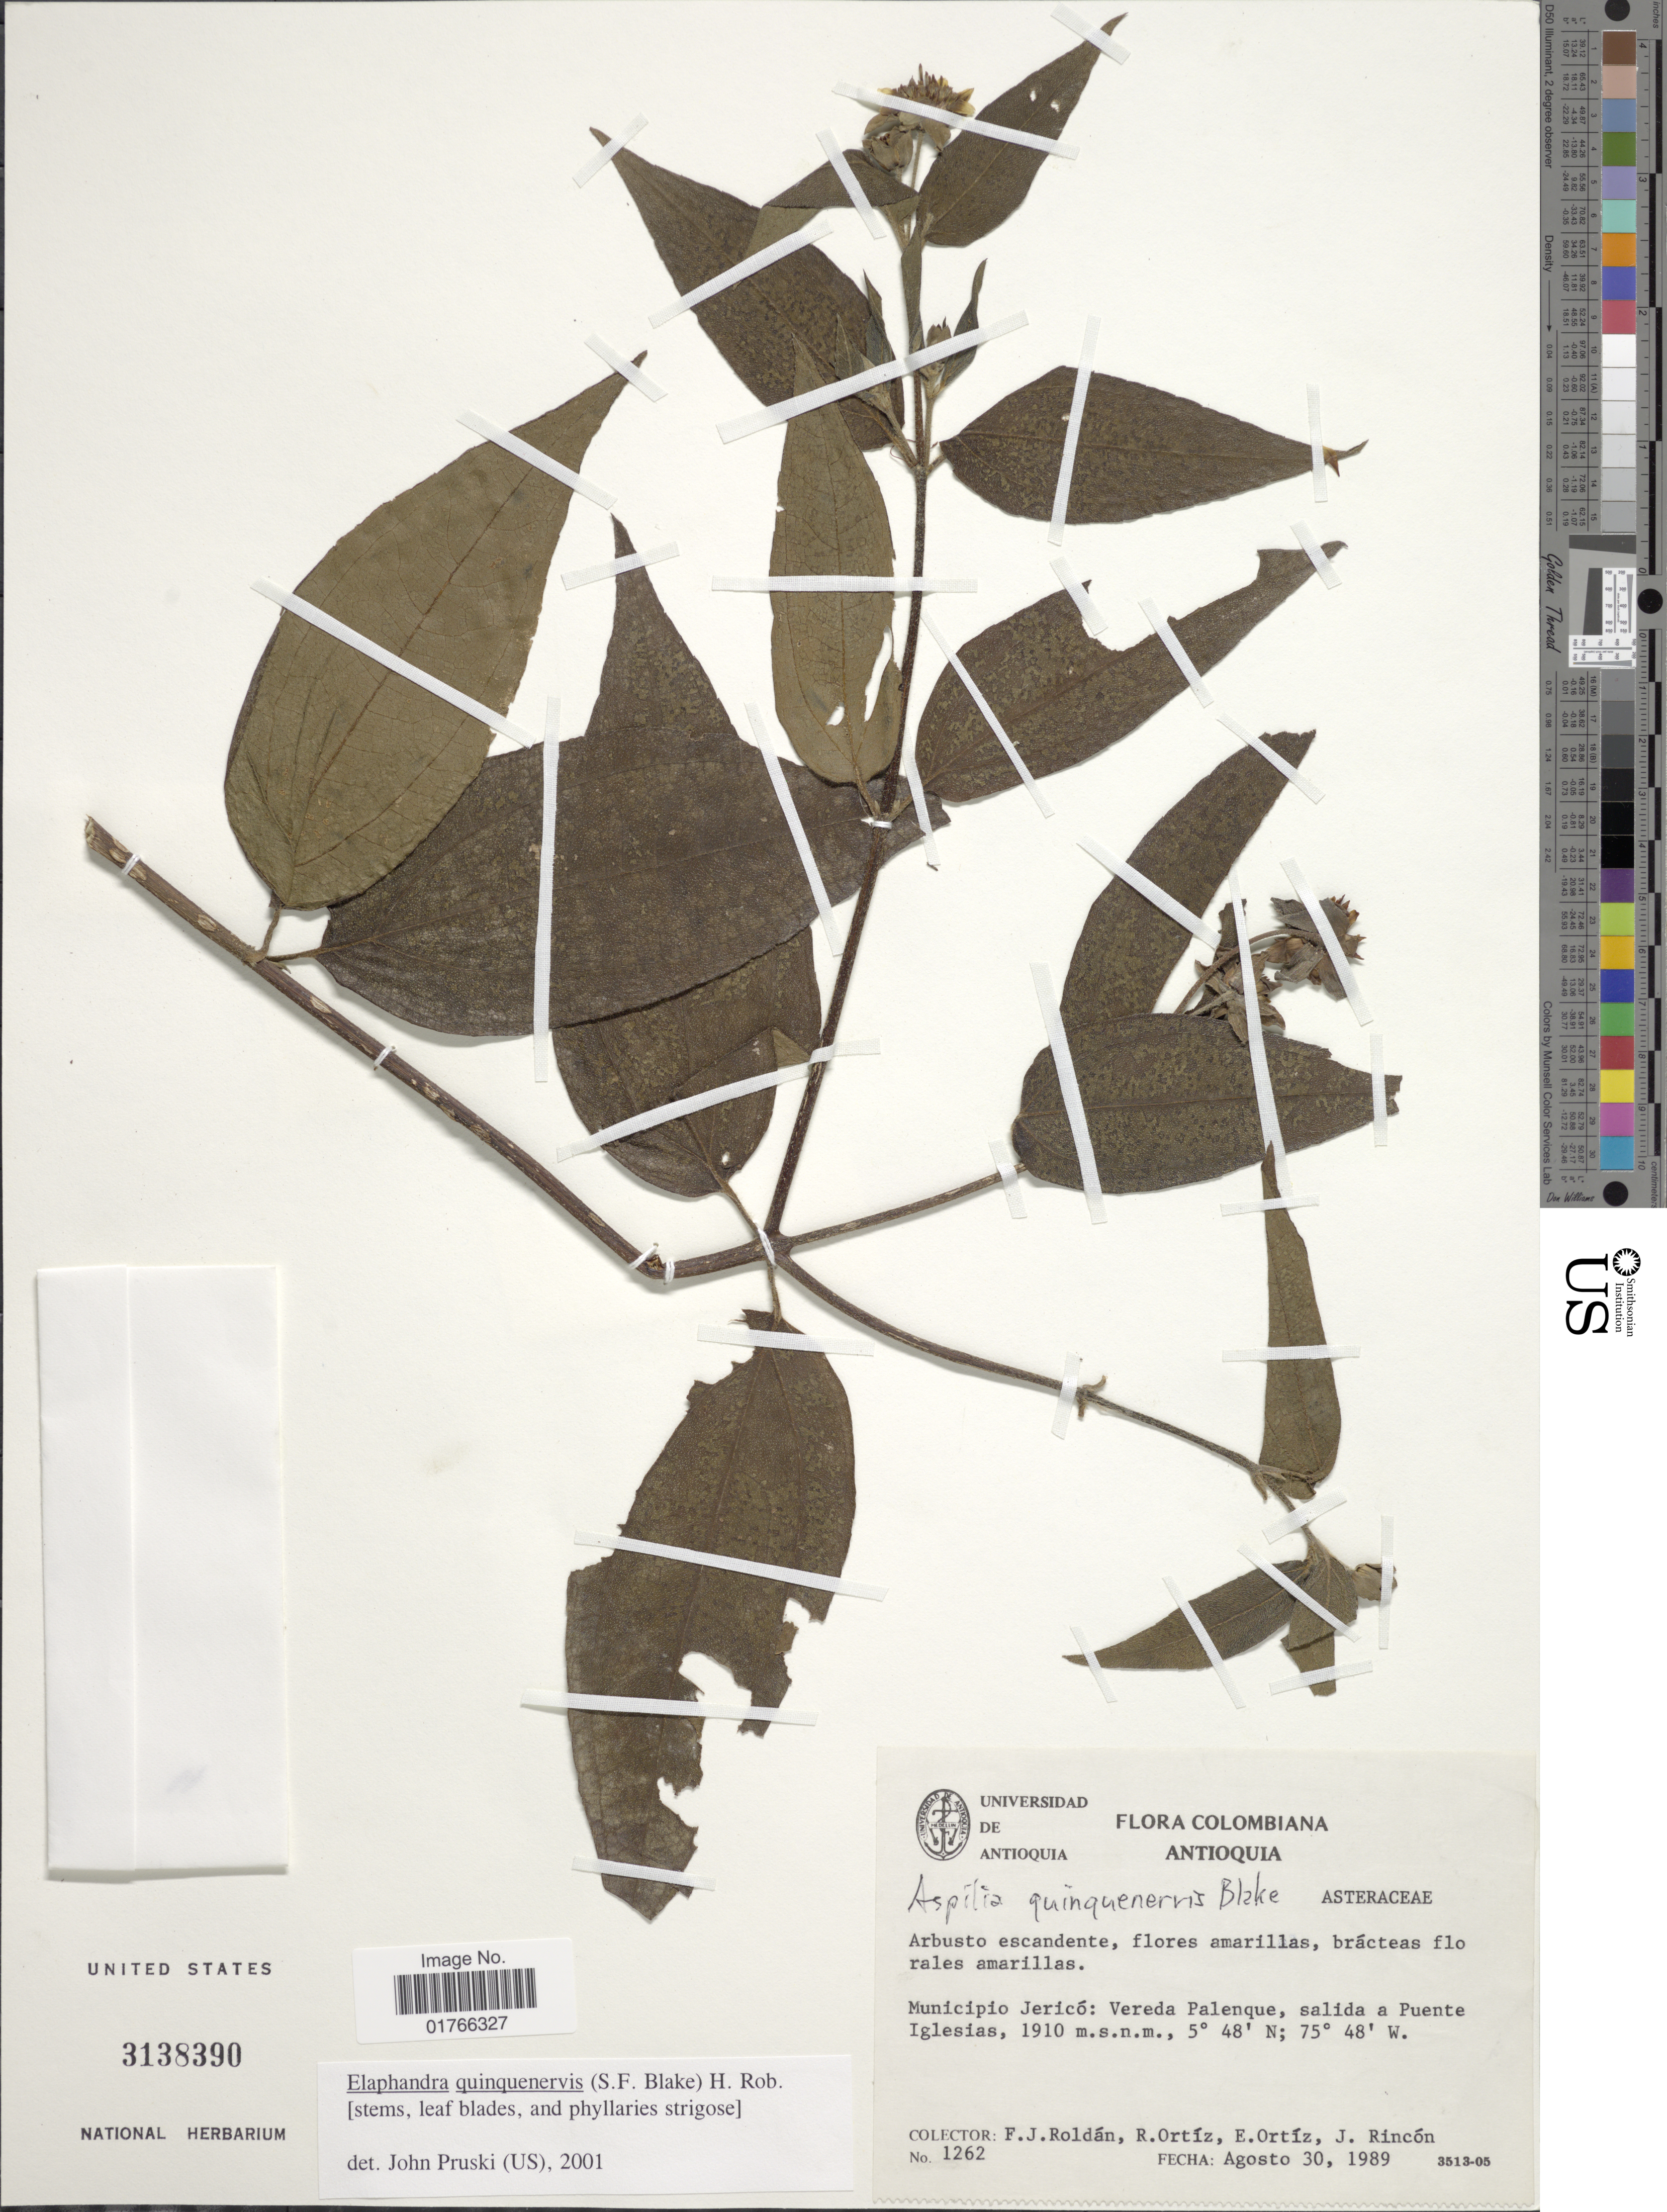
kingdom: Plantae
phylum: Tracheophyta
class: Magnoliopsida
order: Asterales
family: Asteraceae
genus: Elaphandra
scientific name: Elaphandra quinquenervis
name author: (S.F. Blake) H. Rob.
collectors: F. J. Roldán, R. Ortíz, E. Ortíz & J. Rincón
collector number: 1262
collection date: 1989-08-30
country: Colombia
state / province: Antioquia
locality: Municipio Jerico, Vereda Palenque, salida a Puente Iglesias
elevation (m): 1910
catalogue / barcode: US 3138390